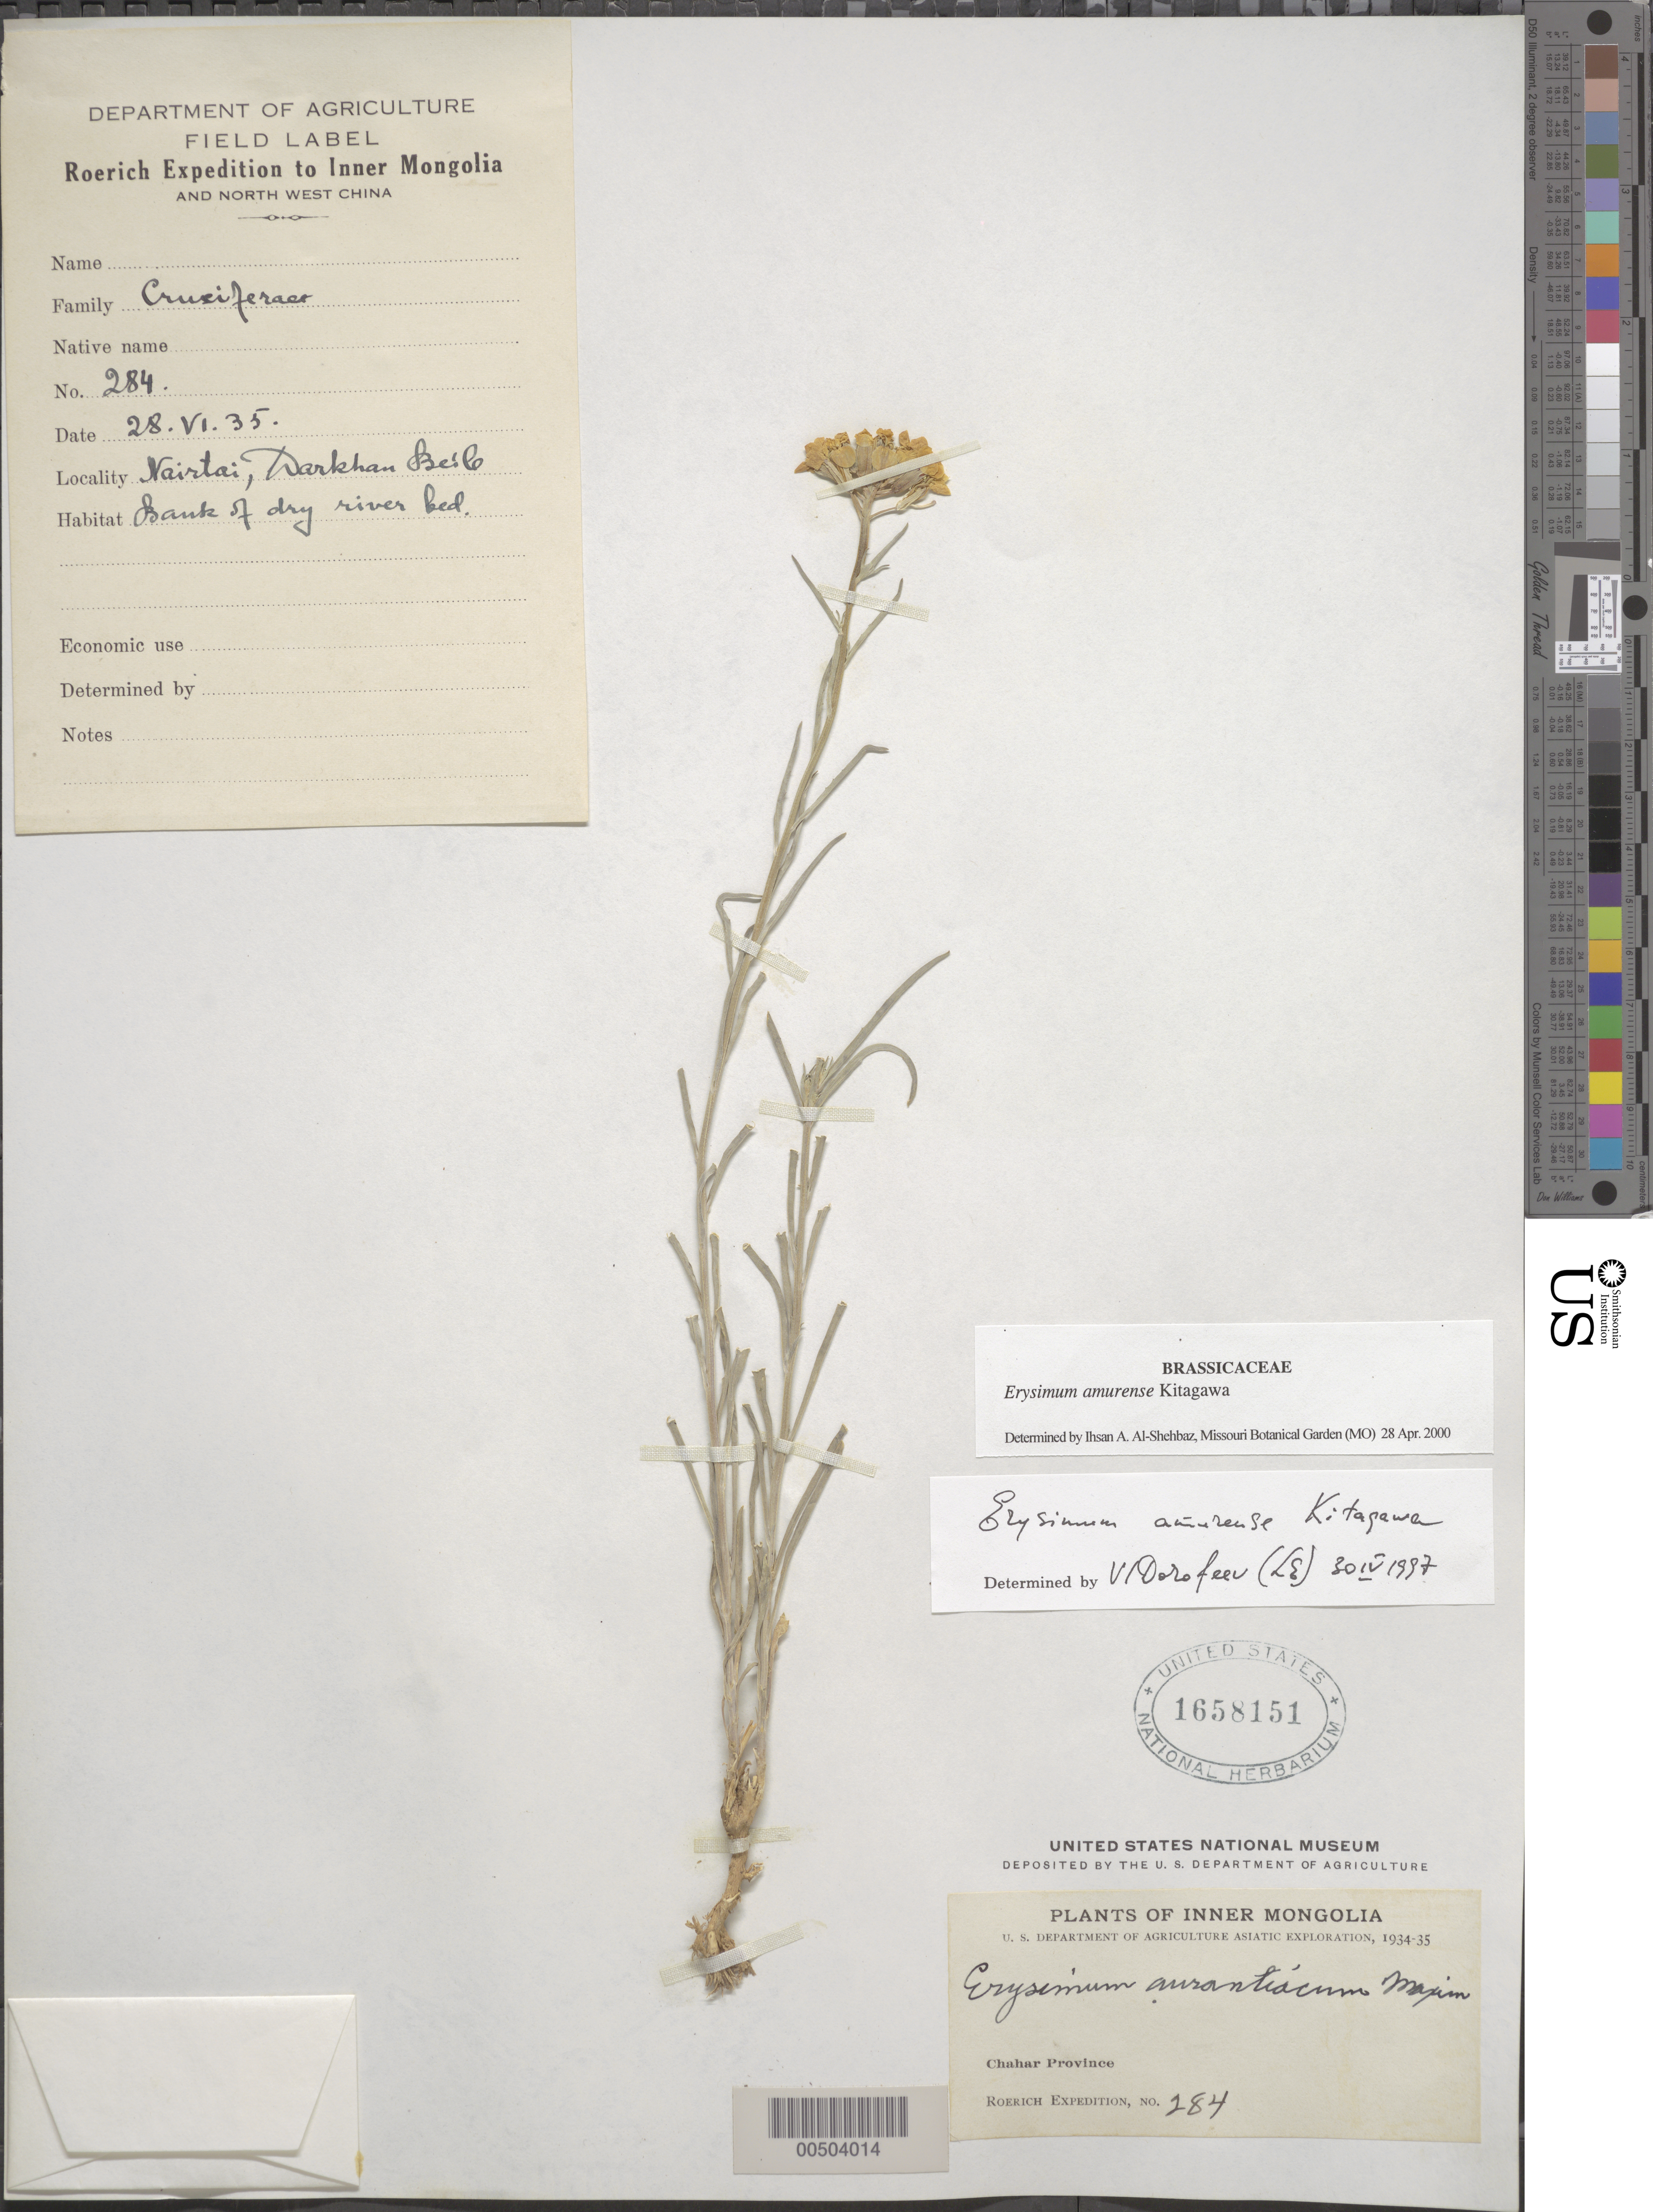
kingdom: Plantae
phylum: Tracheophyta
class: Magnoliopsida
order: Brassicales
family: Brassicaceae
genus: Erysimum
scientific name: Erysimum aurantiacum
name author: Maxim.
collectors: N. Roerich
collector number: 284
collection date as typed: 28 Jun 1935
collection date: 1935-06-28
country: China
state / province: Nei Monggol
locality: Naistai, Darkhan Sreile, Chahar Prov.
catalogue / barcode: US 1658151